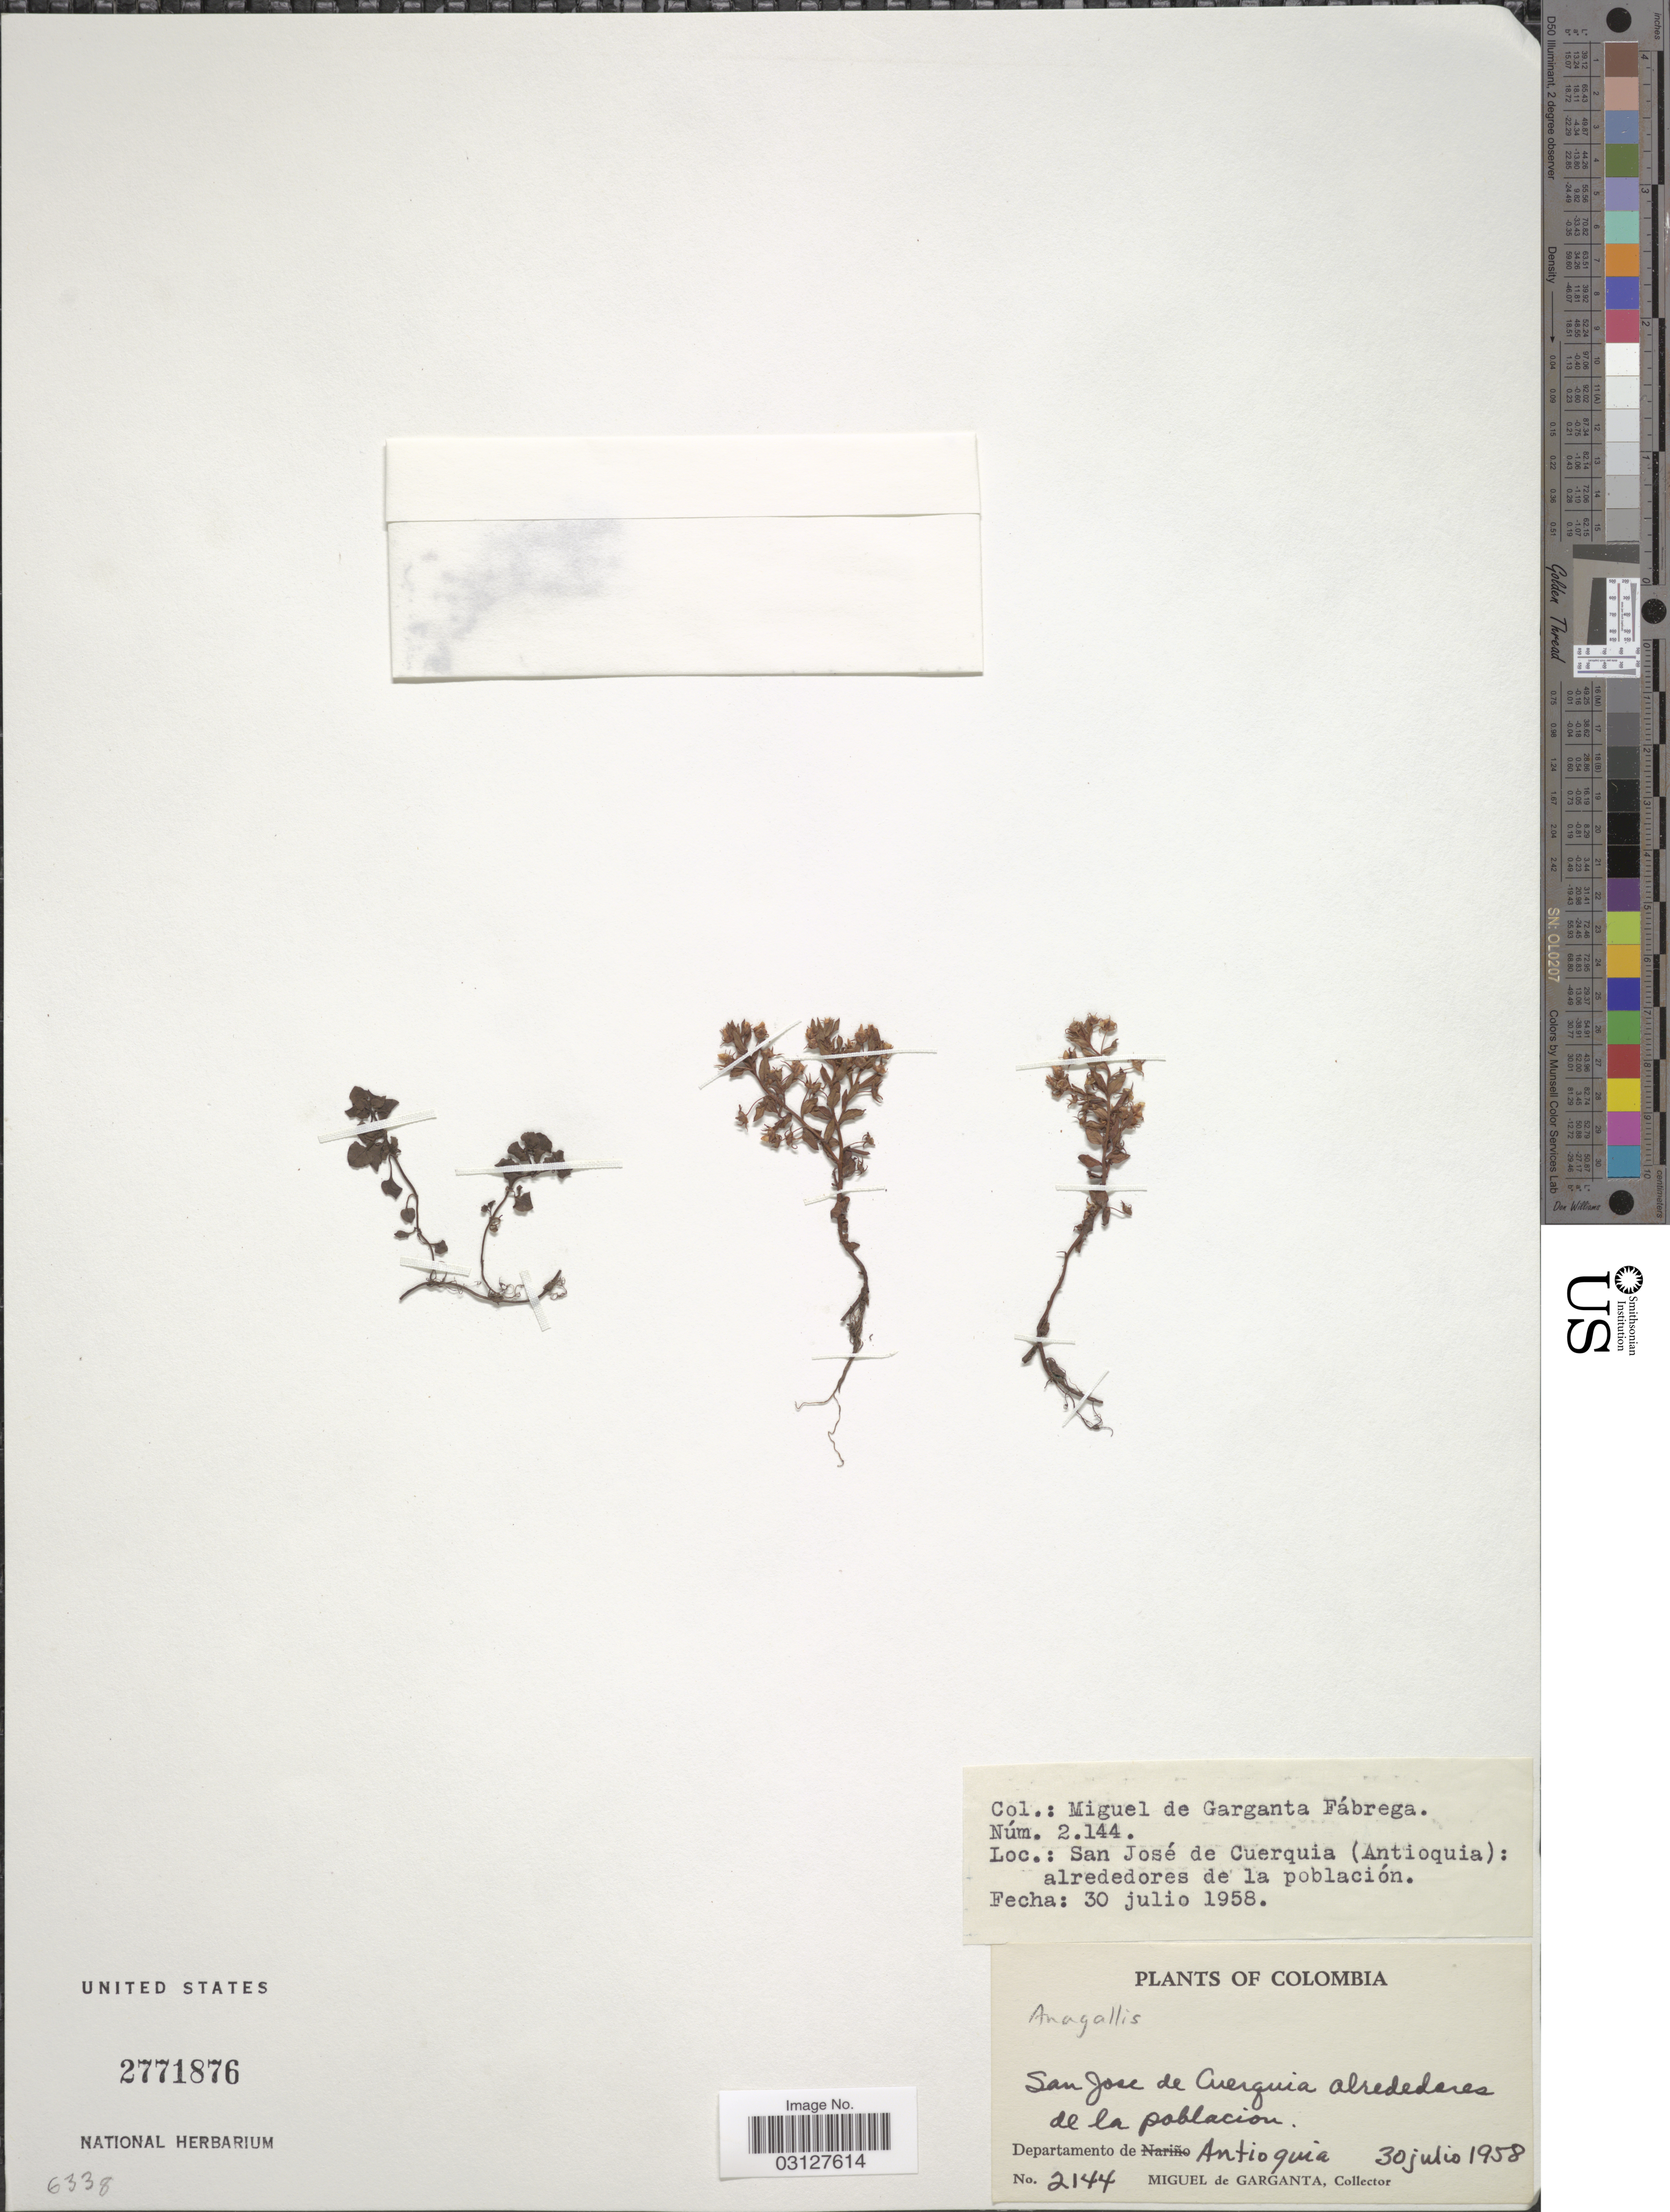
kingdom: Plantae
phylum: Tracheophyta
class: Magnoliopsida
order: Ericales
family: Primulaceae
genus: Anagallis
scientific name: Anagallis sp.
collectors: M. Fabrega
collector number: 2144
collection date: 1958-07-30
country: Colombia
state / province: Antioquia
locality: San José de Cuerquia alrededores de la poblacion, Departamento de Antioquia.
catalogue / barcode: US 2771876